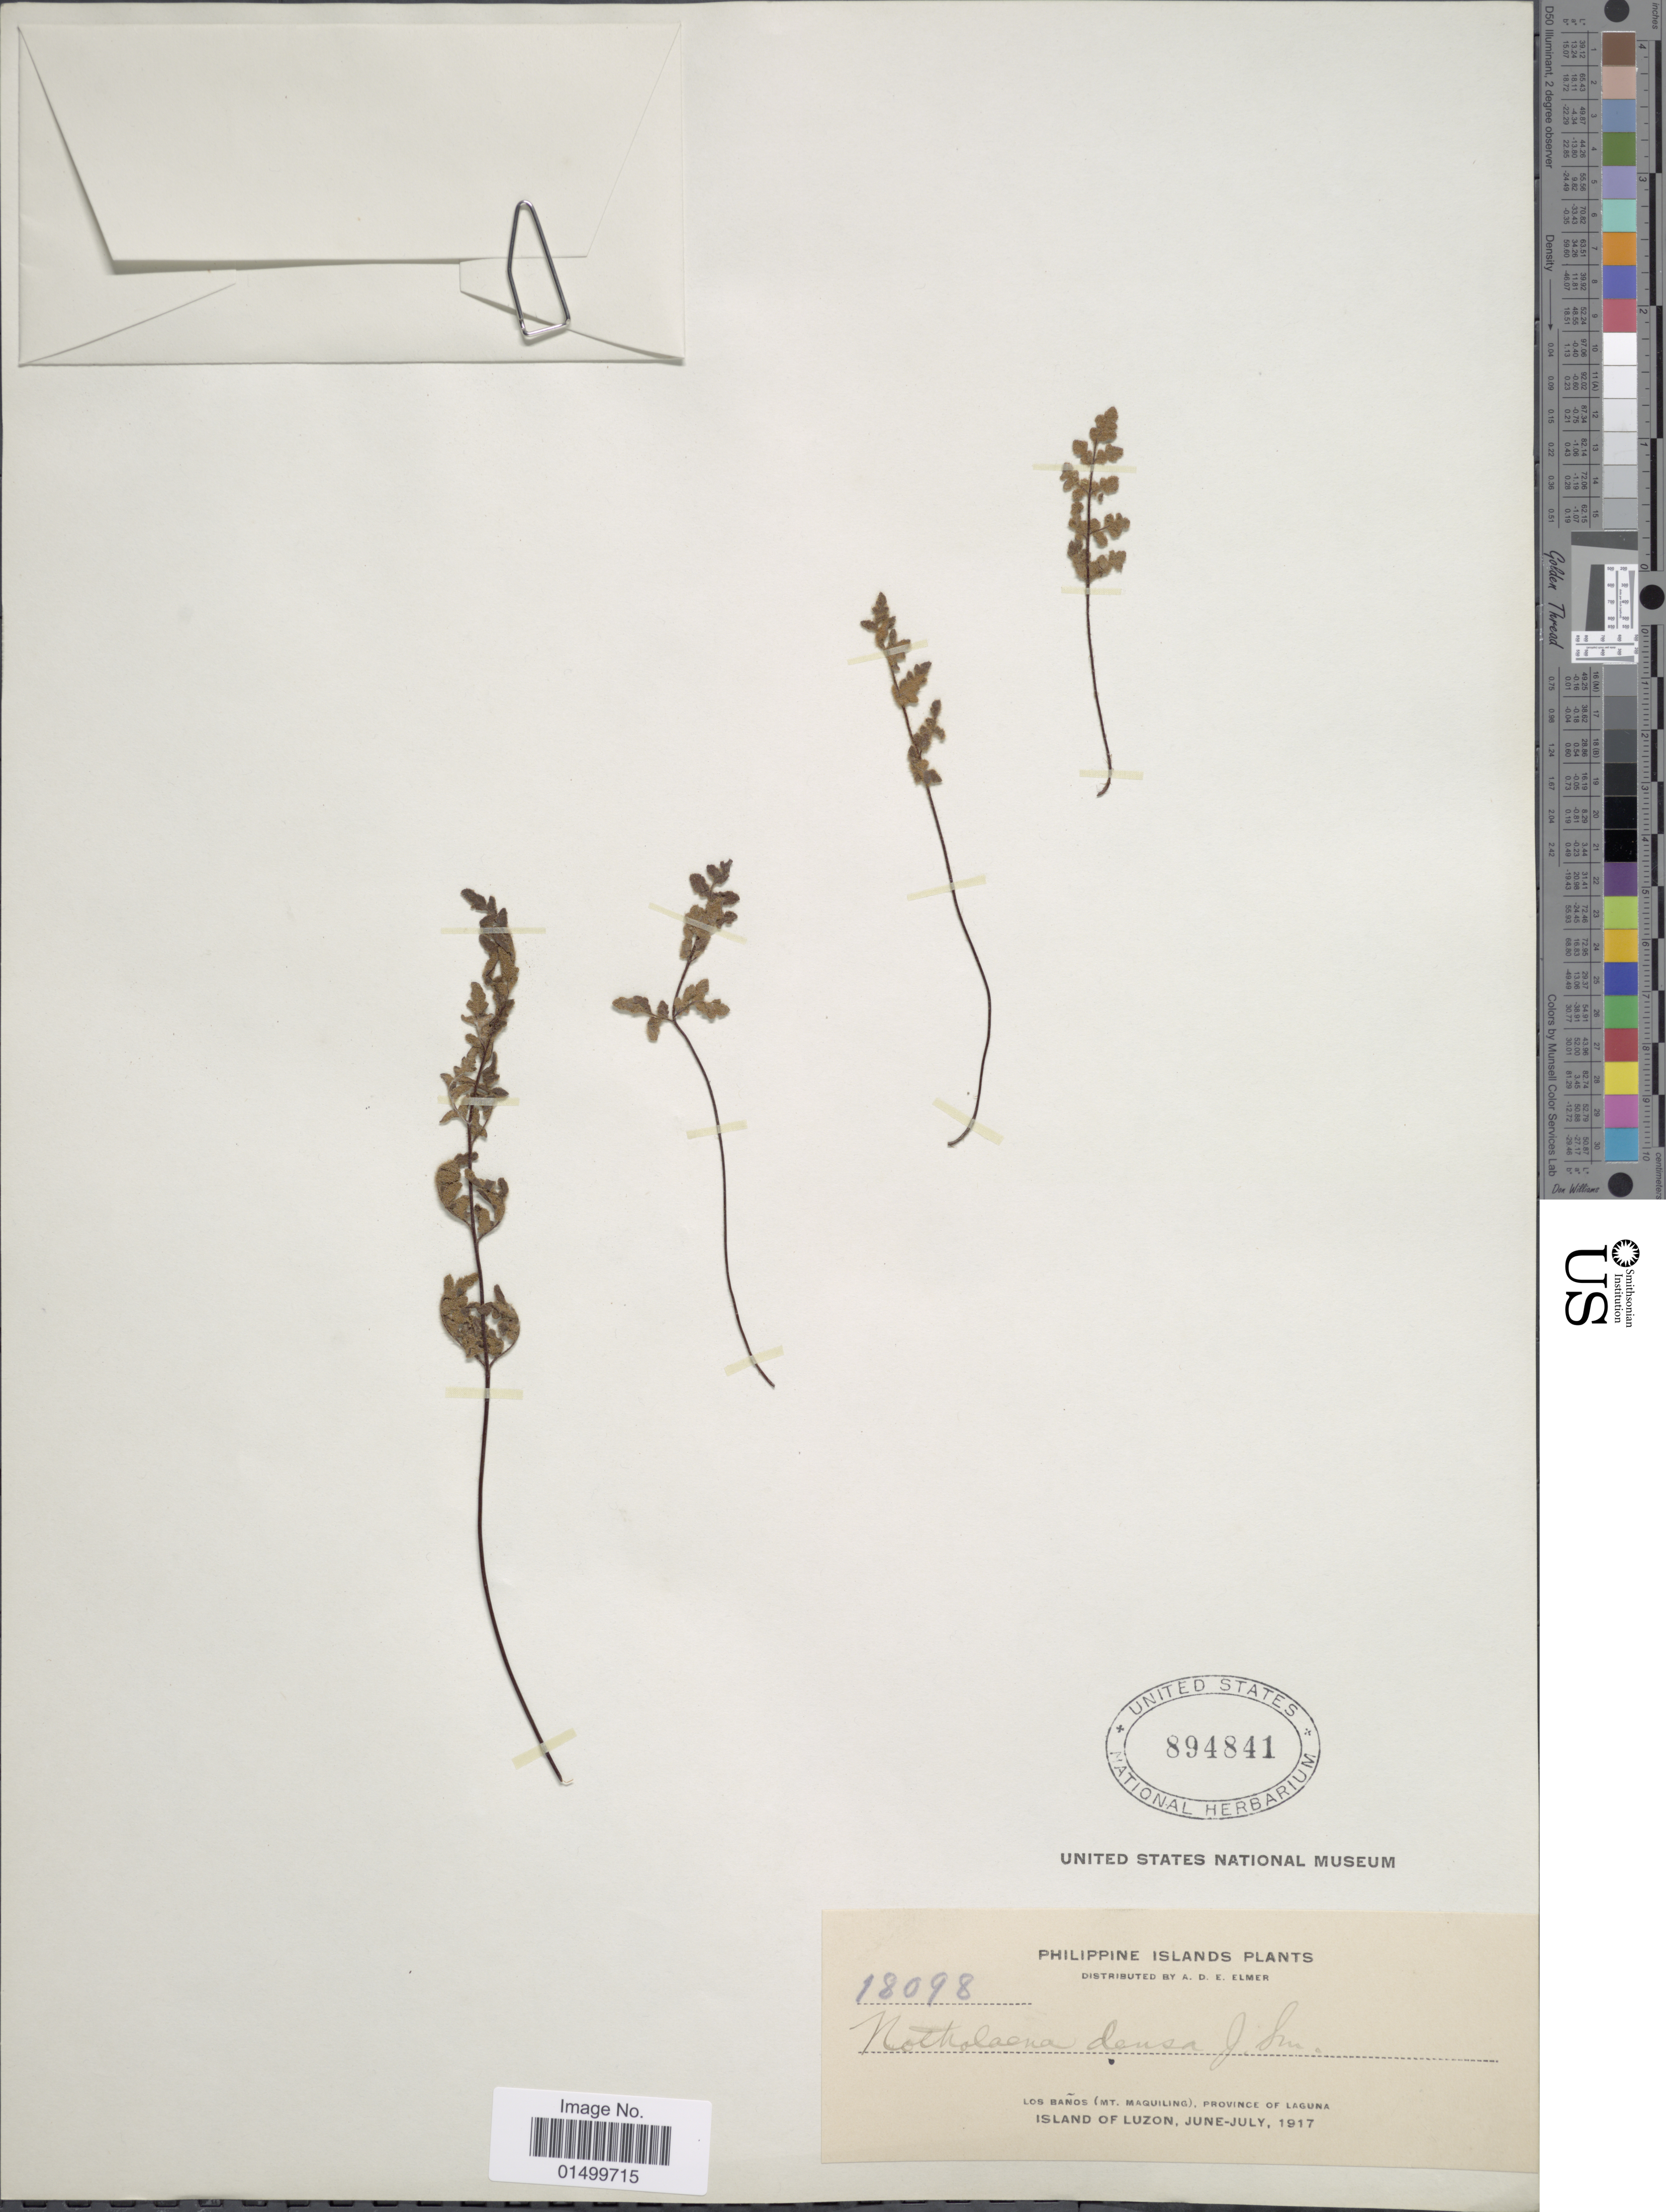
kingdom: Plantae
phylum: Tracheophyta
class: Polypodiopsida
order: Polypodiales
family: Pteridaceae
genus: Cheilanthes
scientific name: Cheilanthes hirsuta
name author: Link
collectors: A. D. E. Elmer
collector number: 18098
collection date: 1917-06/1917-07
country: Philippines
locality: Los Baños (Mt. Maquiling), Province of Laguna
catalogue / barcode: US 894841